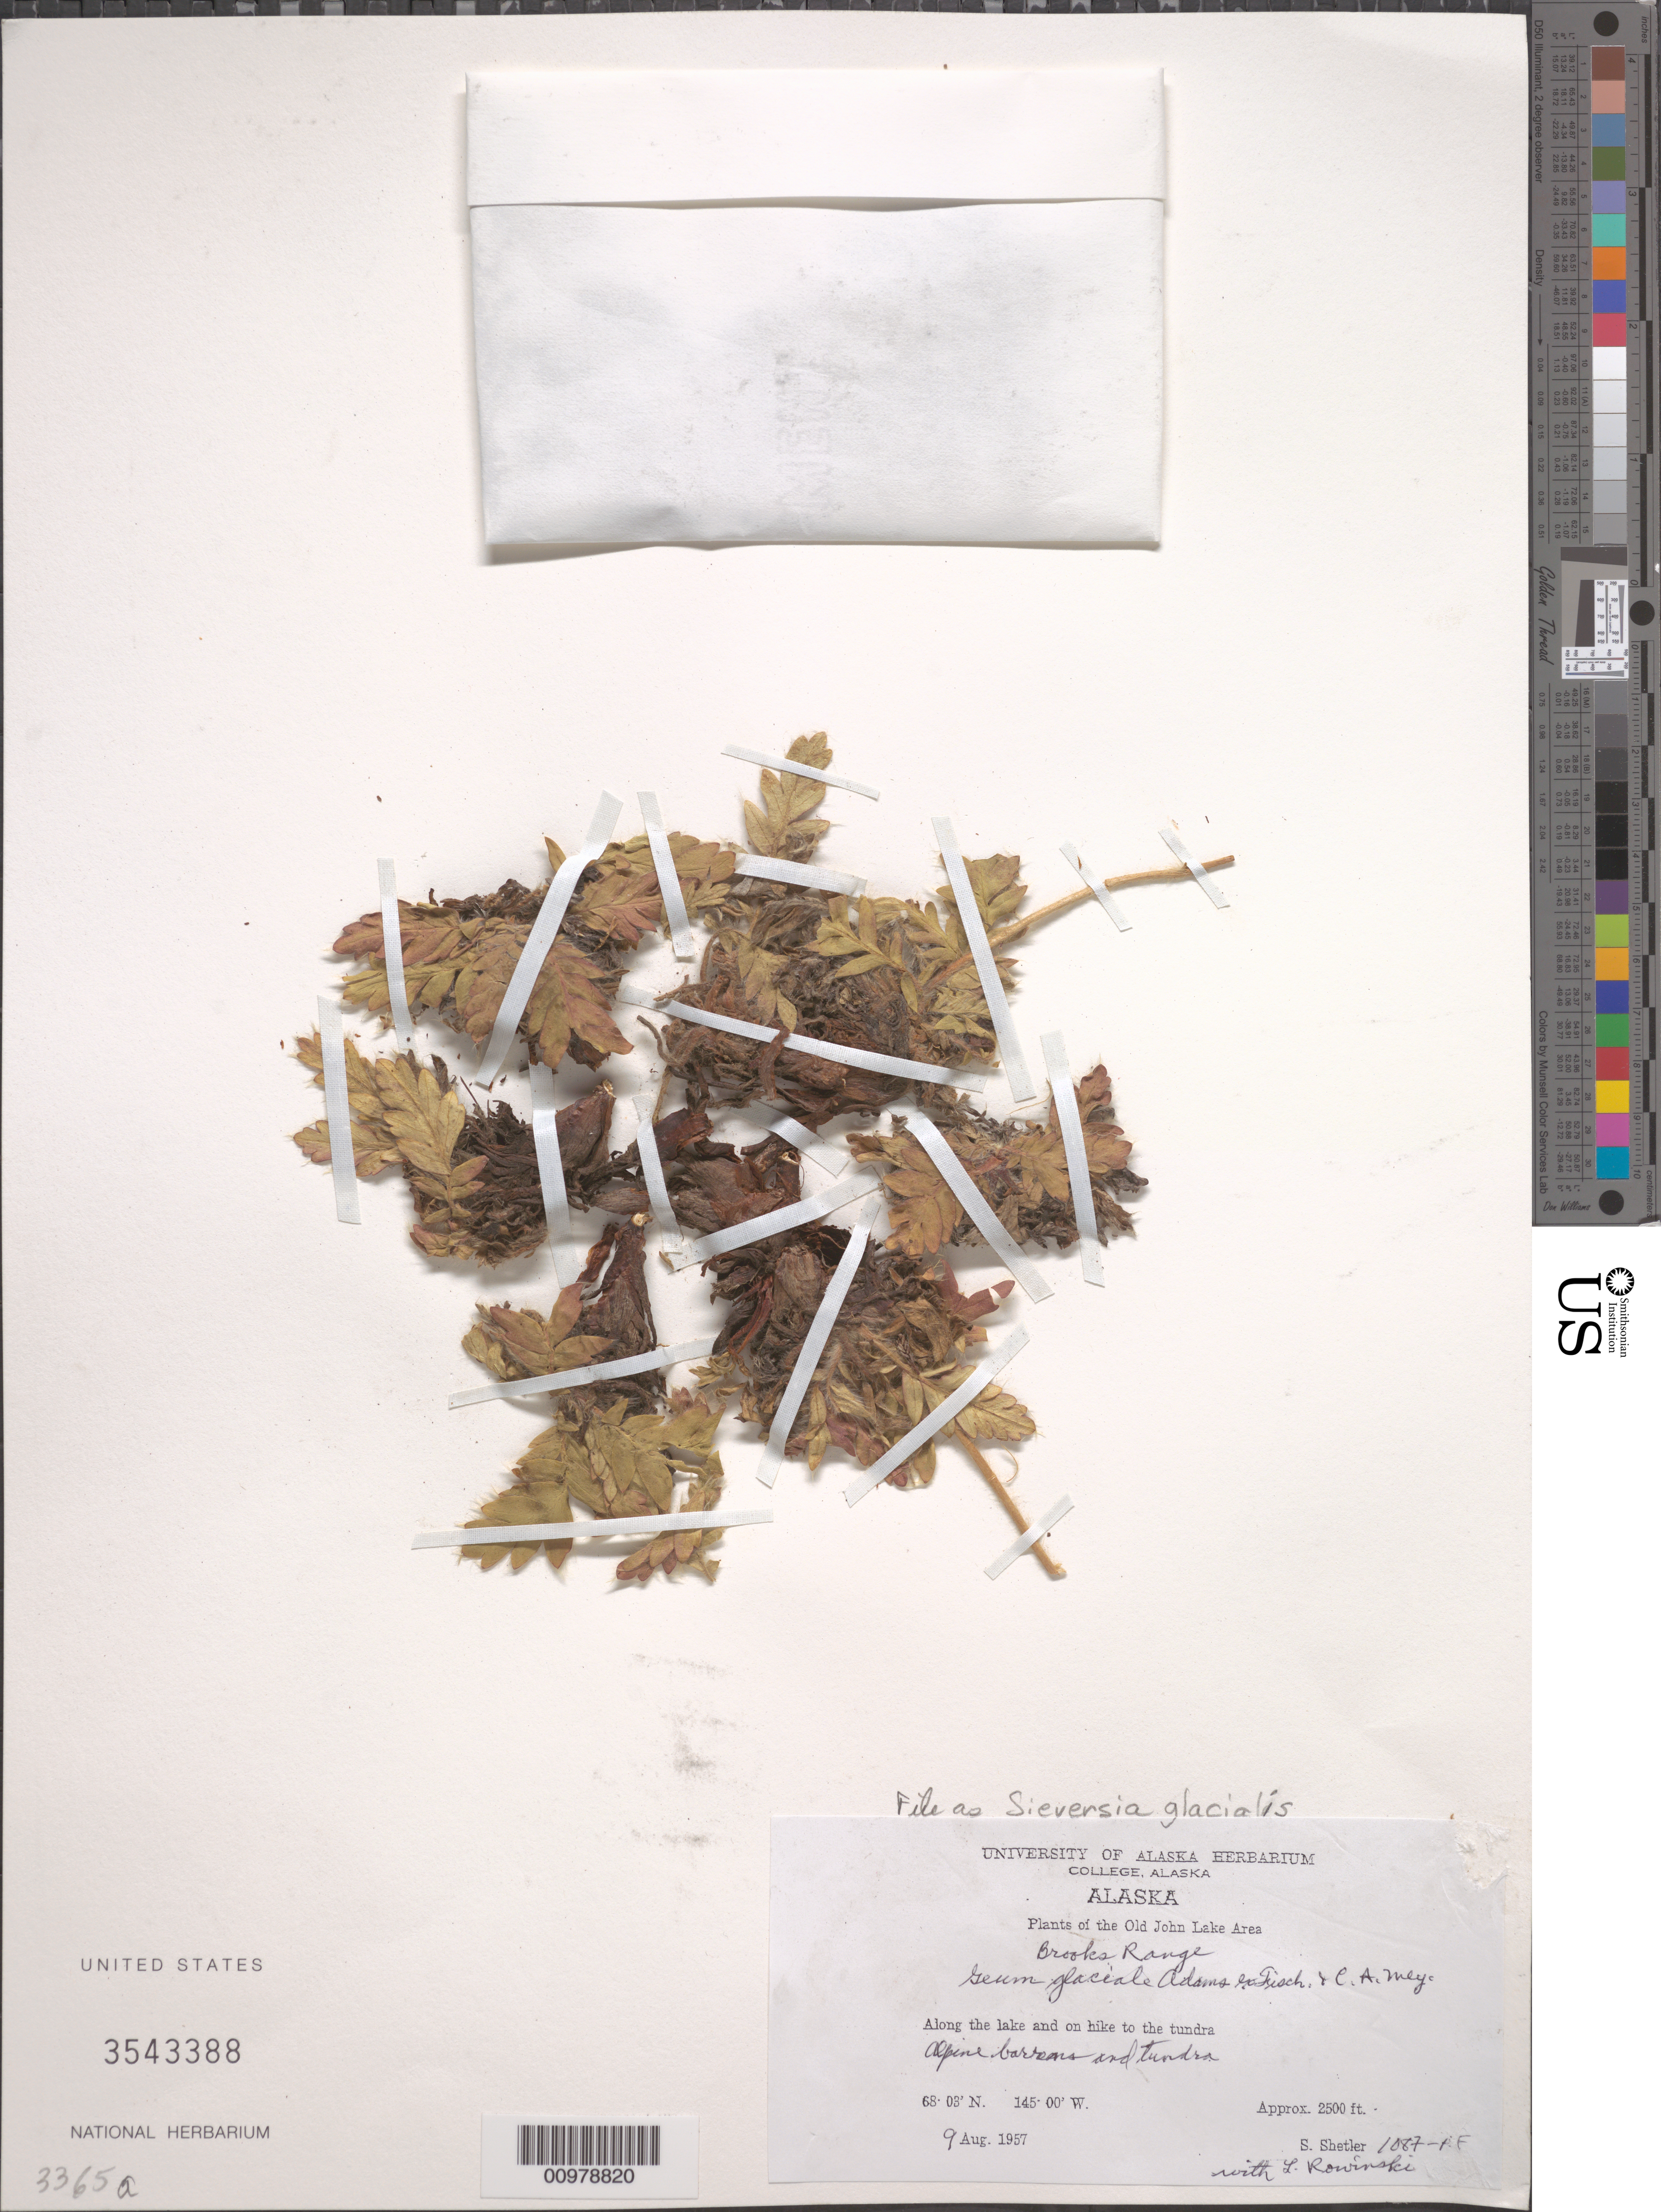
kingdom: Plantae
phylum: Tracheophyta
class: Magnoliopsida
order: Rosales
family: Rosaceae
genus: Geum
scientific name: Geum glaciale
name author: Adams ex Fisch.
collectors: S. Shetler & L. Rowinski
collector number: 1087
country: United States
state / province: Alaska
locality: Old John Lake Area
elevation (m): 762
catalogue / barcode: US 3543388